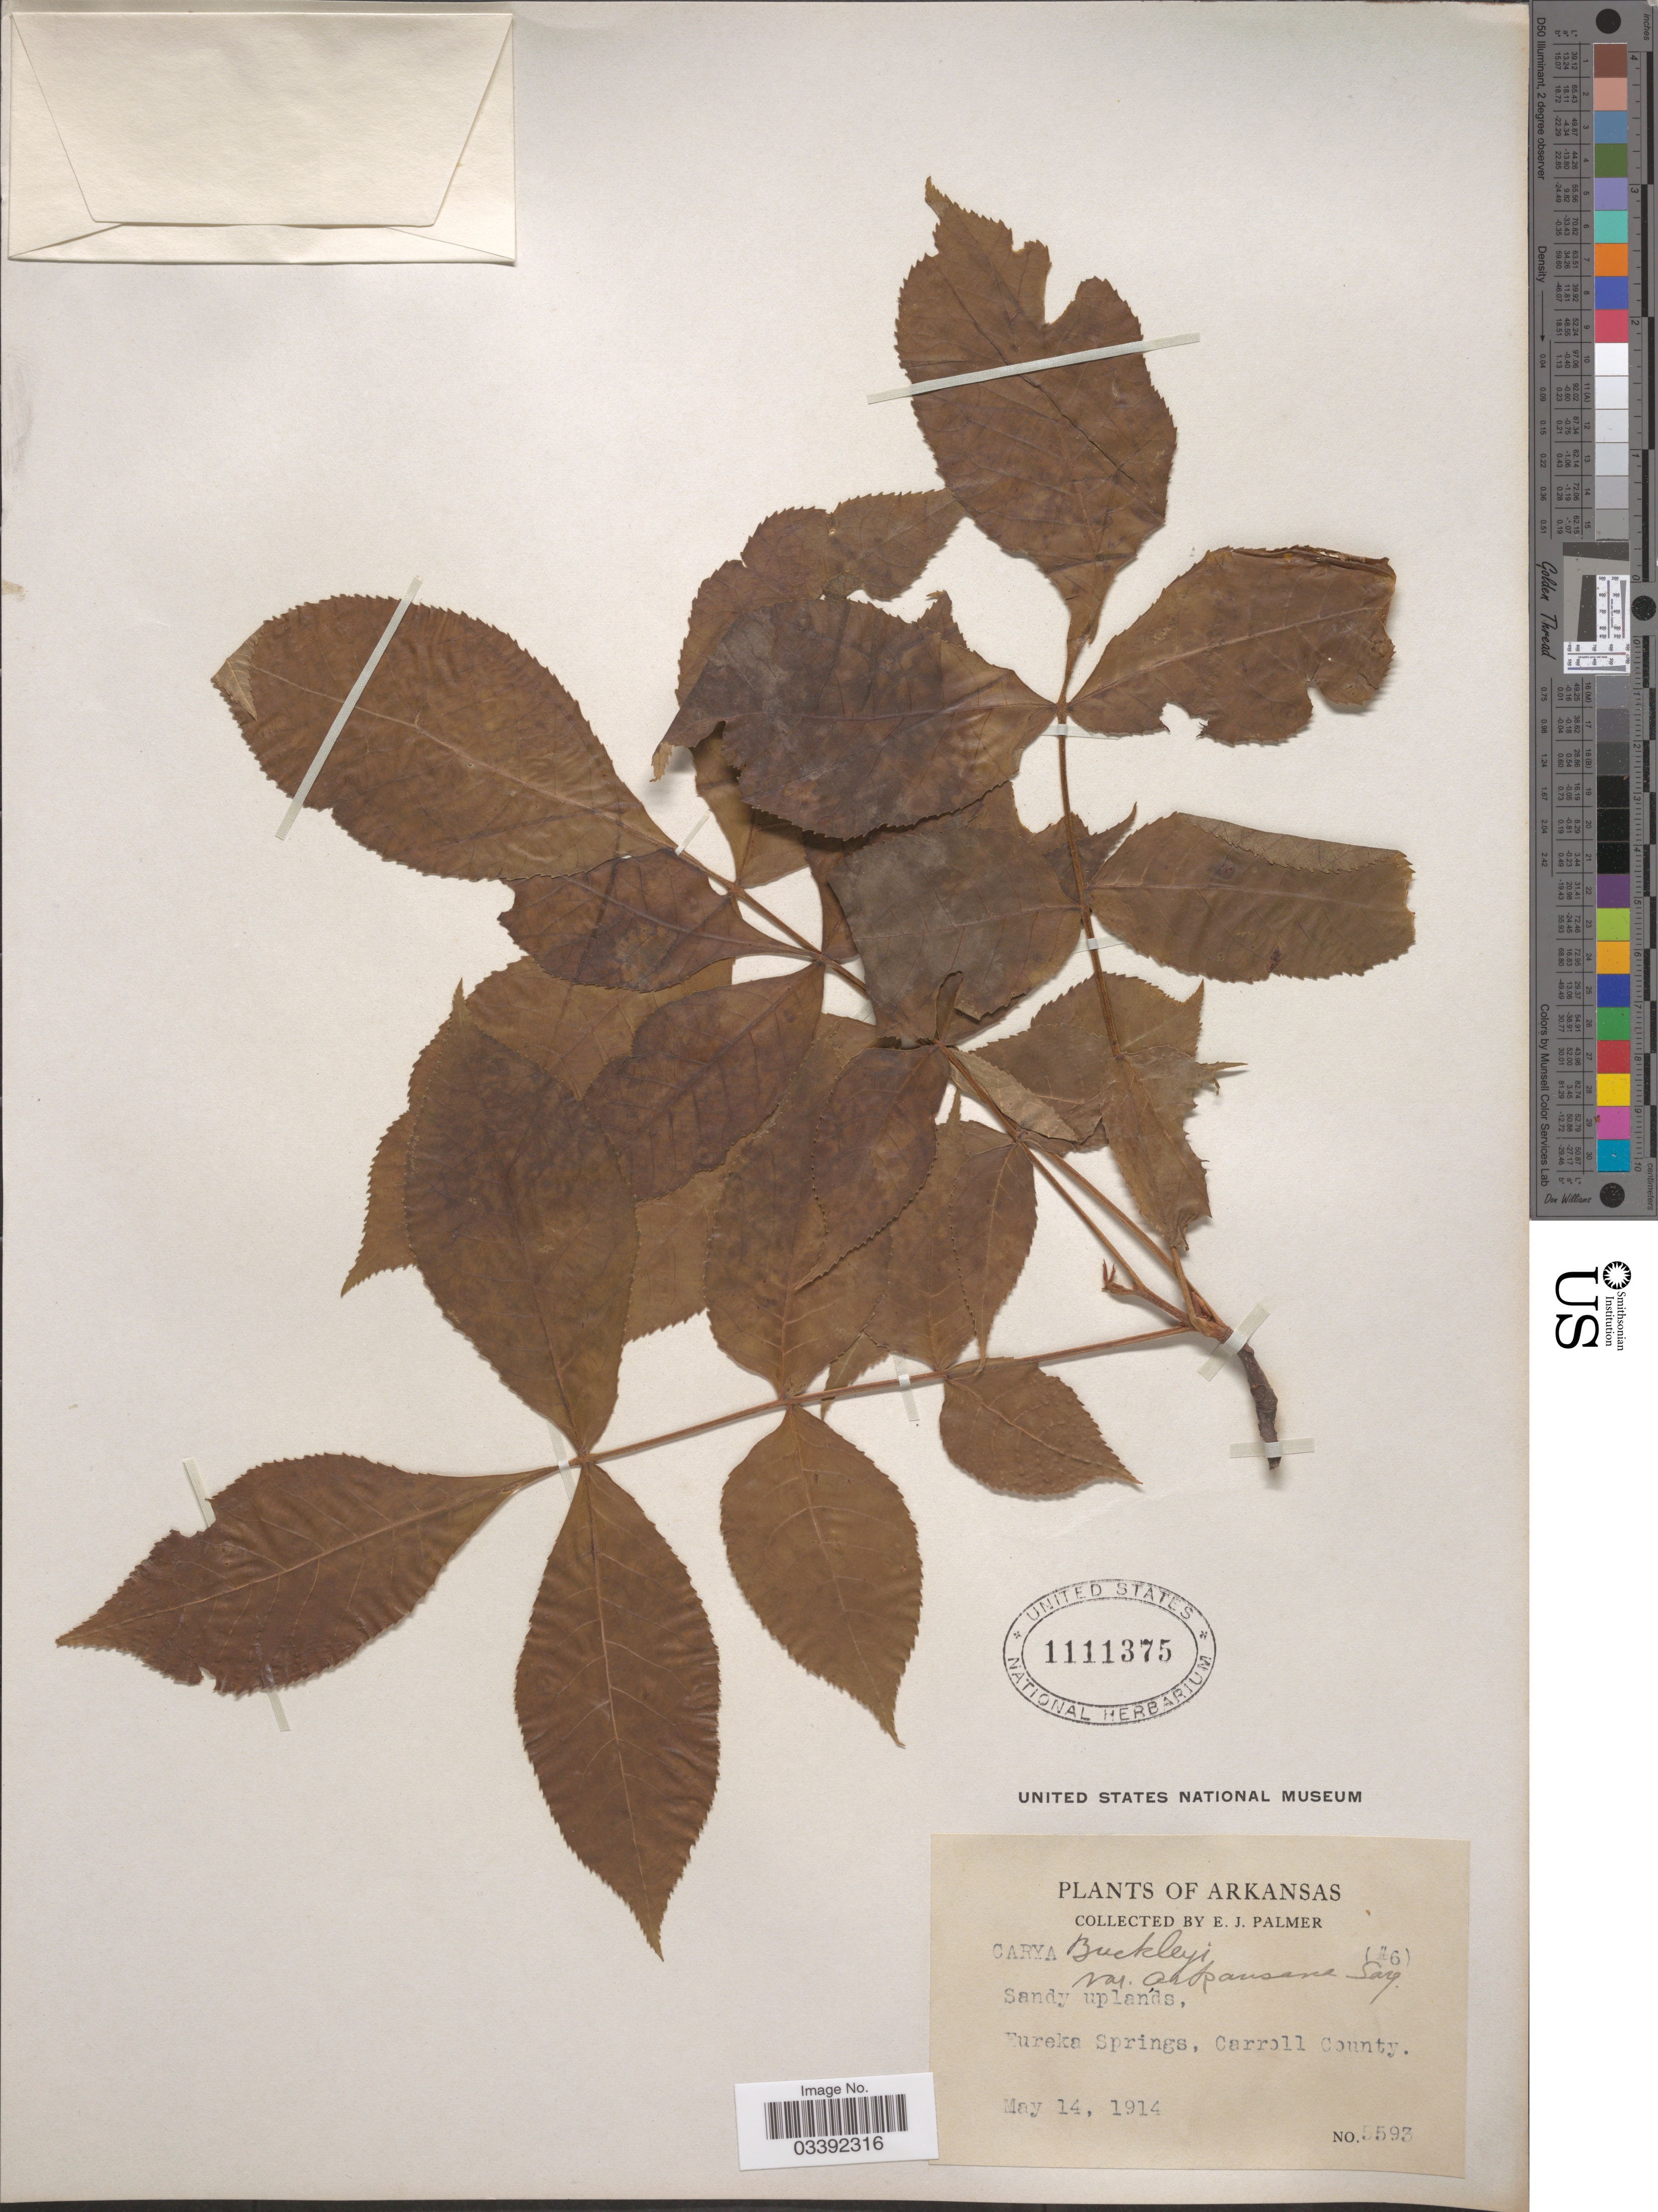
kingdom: Plantae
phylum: Tracheophyta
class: Magnoliopsida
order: Fagales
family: Juglandaceae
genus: Carya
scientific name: Carya texana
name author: Buckley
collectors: E. J. Palmer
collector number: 5593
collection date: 1914-05-14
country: United States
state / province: Arkansas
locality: Eureka Springs, Carroll County.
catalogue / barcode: US 1111375